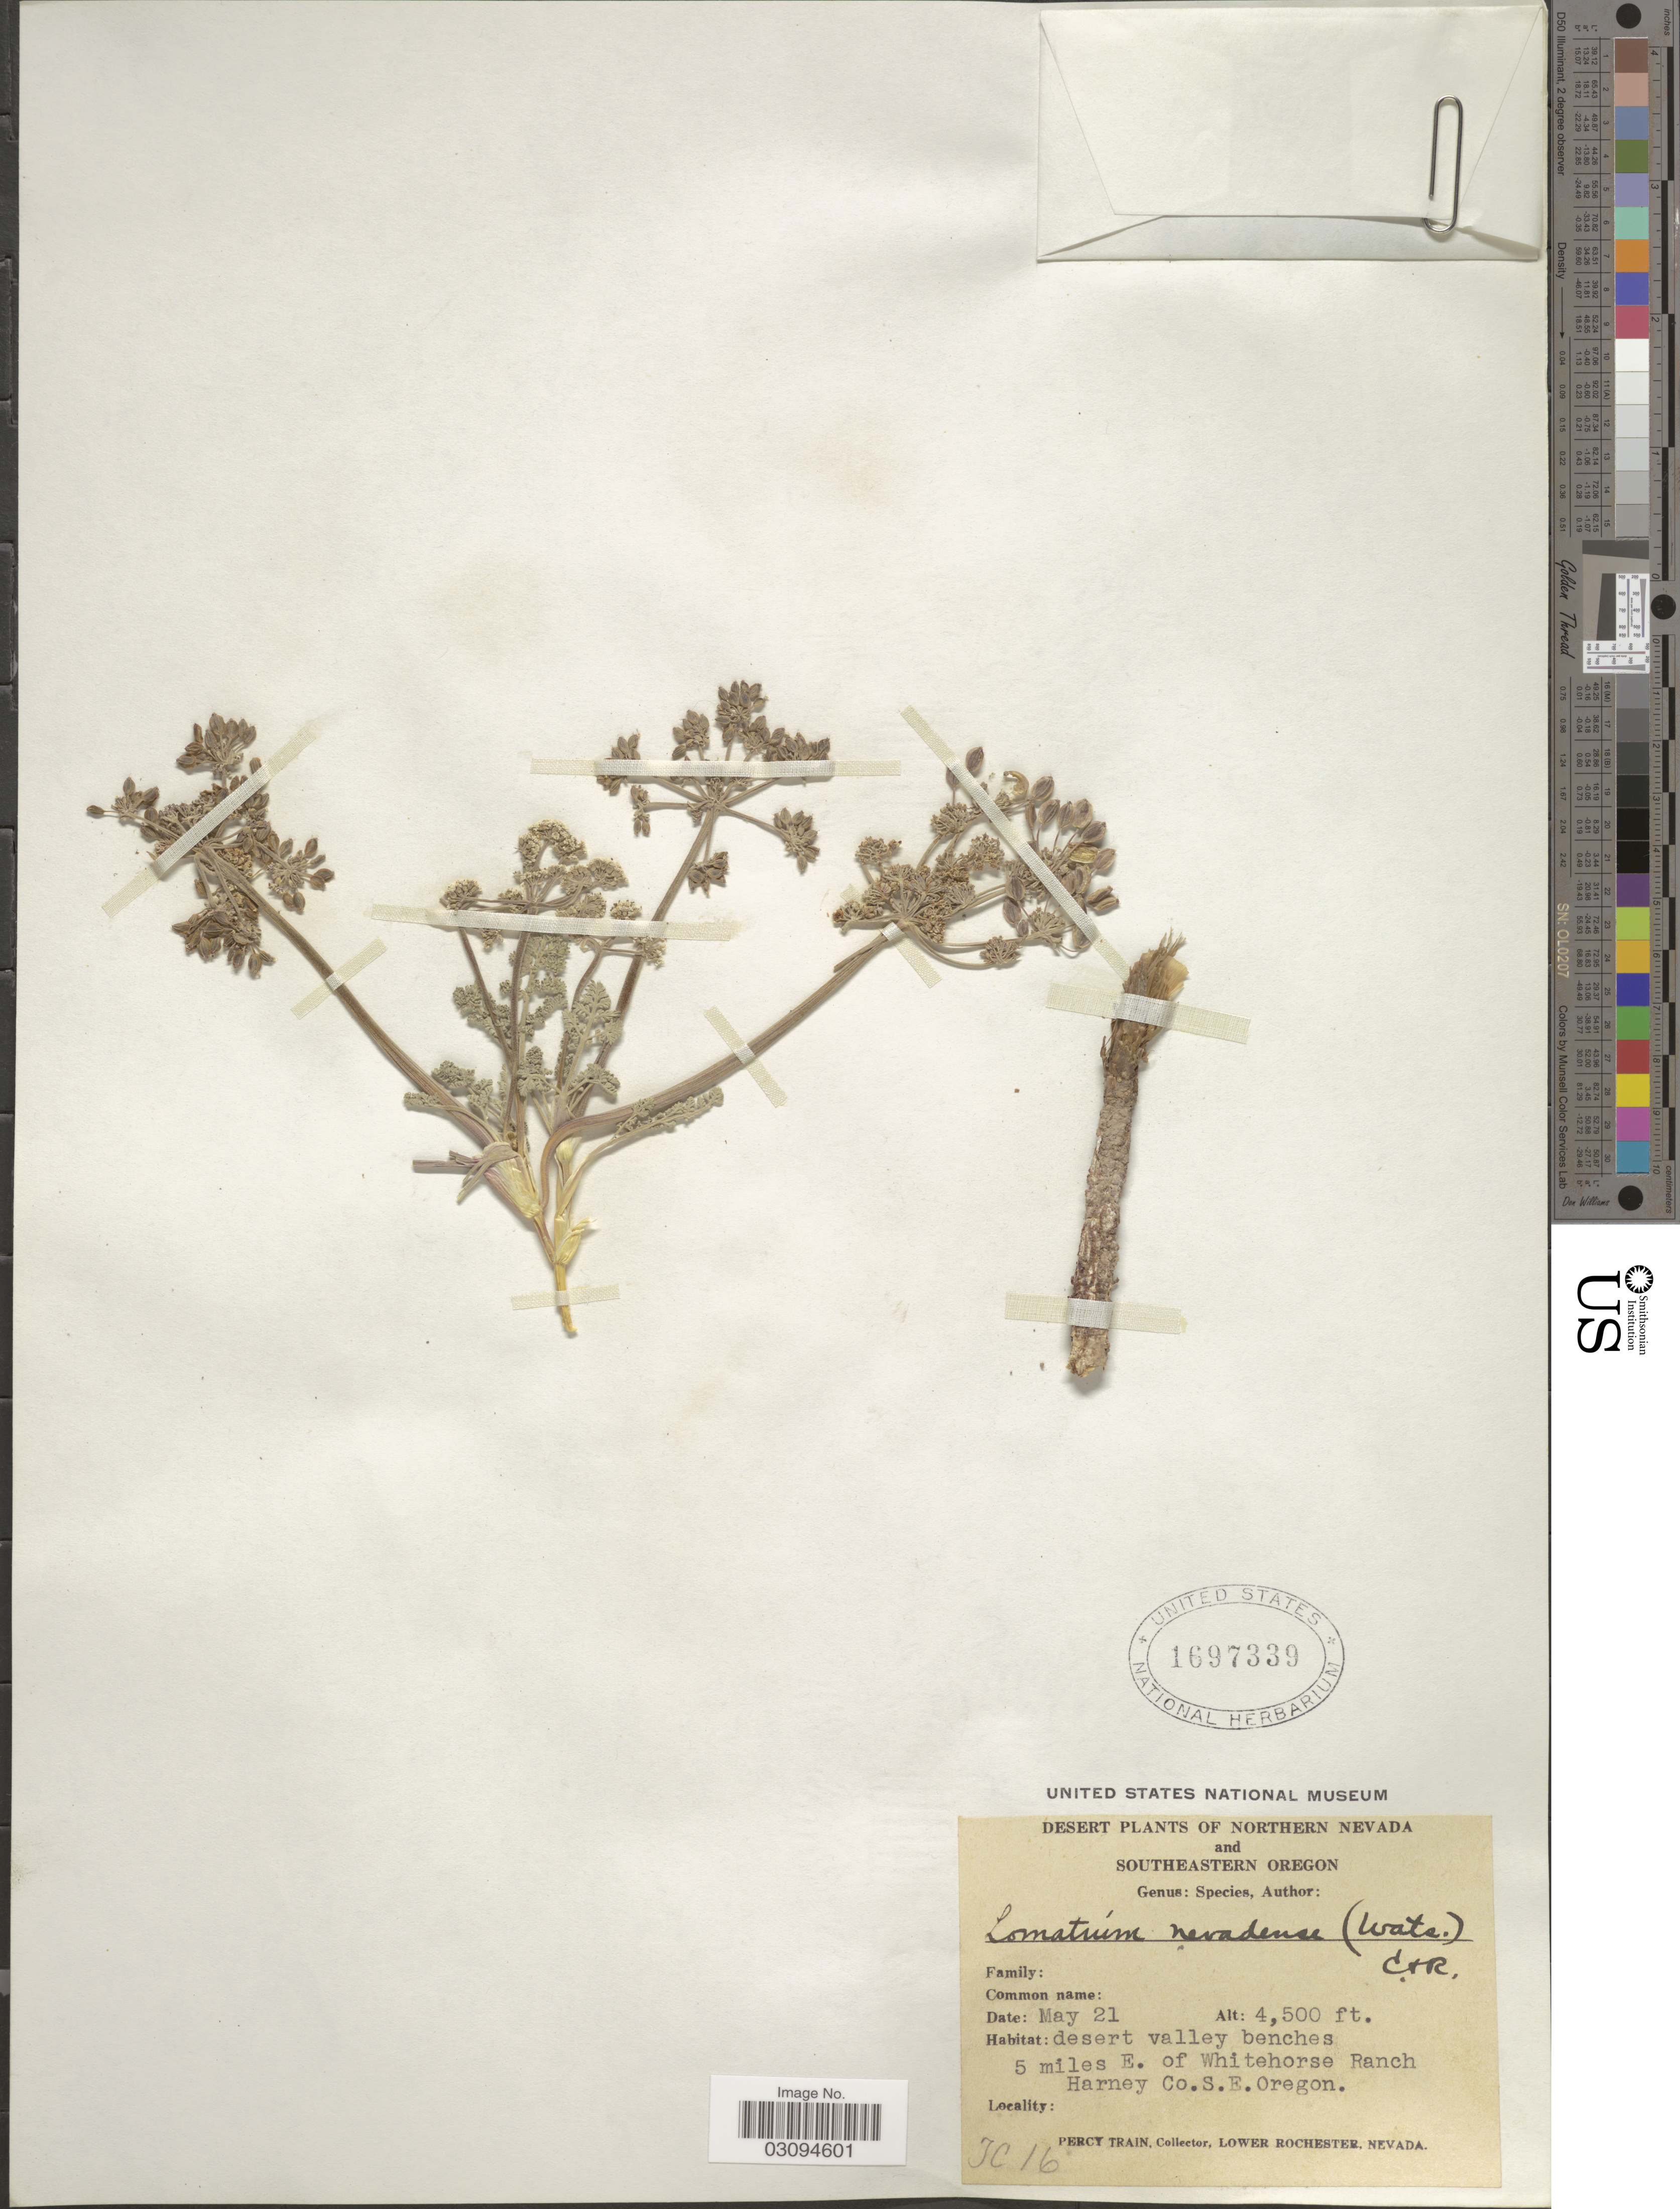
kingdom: Plantae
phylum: Tracheophyta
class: Magnoliopsida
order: Apiales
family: Apiaceae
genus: Lomatium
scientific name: Lomatium nevadense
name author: (S. Watson) J.M. Coult. & Rose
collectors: P. Train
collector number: JC16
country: United States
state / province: Oregon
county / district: Harney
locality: Southeastern Oregon. Desert valley benches 5 miles E. of Whitehorse Ranch Harney Co. S. E. Oregon.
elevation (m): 1372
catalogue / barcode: US 1697339